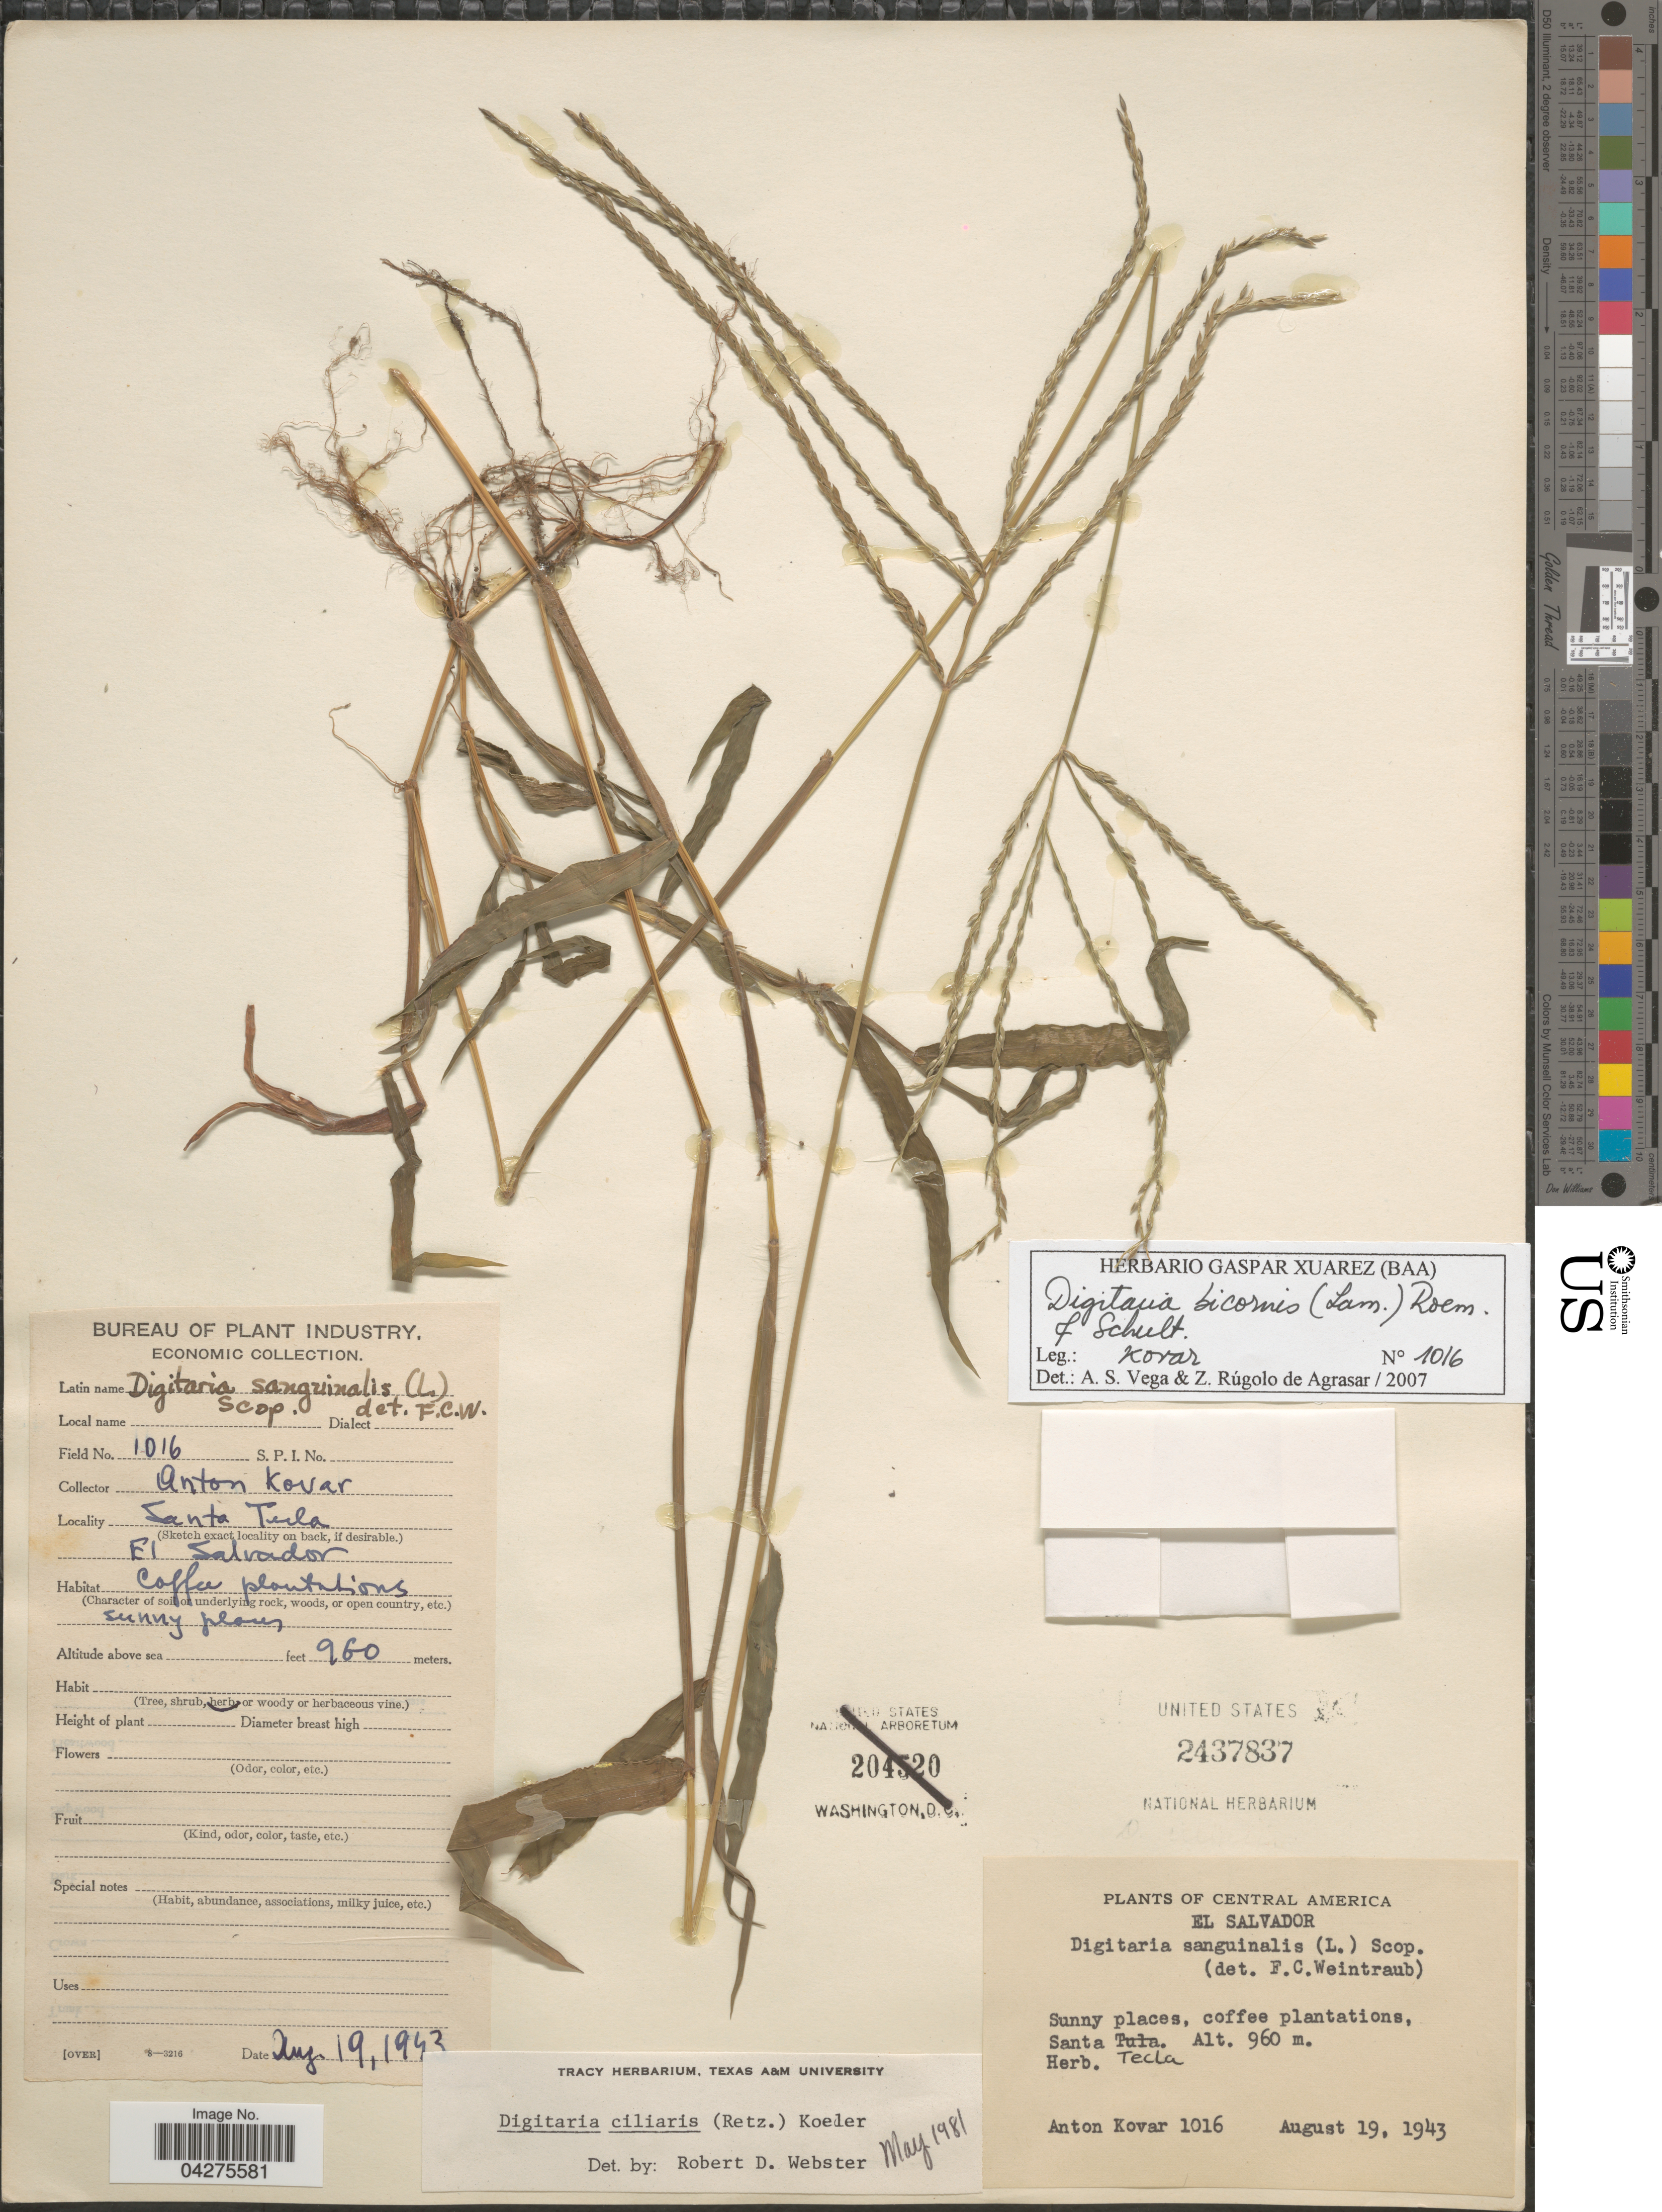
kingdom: Plantae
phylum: Tracheophyta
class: Liliopsida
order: Poales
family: Poaceae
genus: Digitaria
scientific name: Digitaria bicornis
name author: (Lam.) Roem. & Schult.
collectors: A. Kovar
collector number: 1016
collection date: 1943-08-19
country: El Salvador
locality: Sunny places, coffee plantations, Santa Tecla.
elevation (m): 960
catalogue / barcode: US 2437837